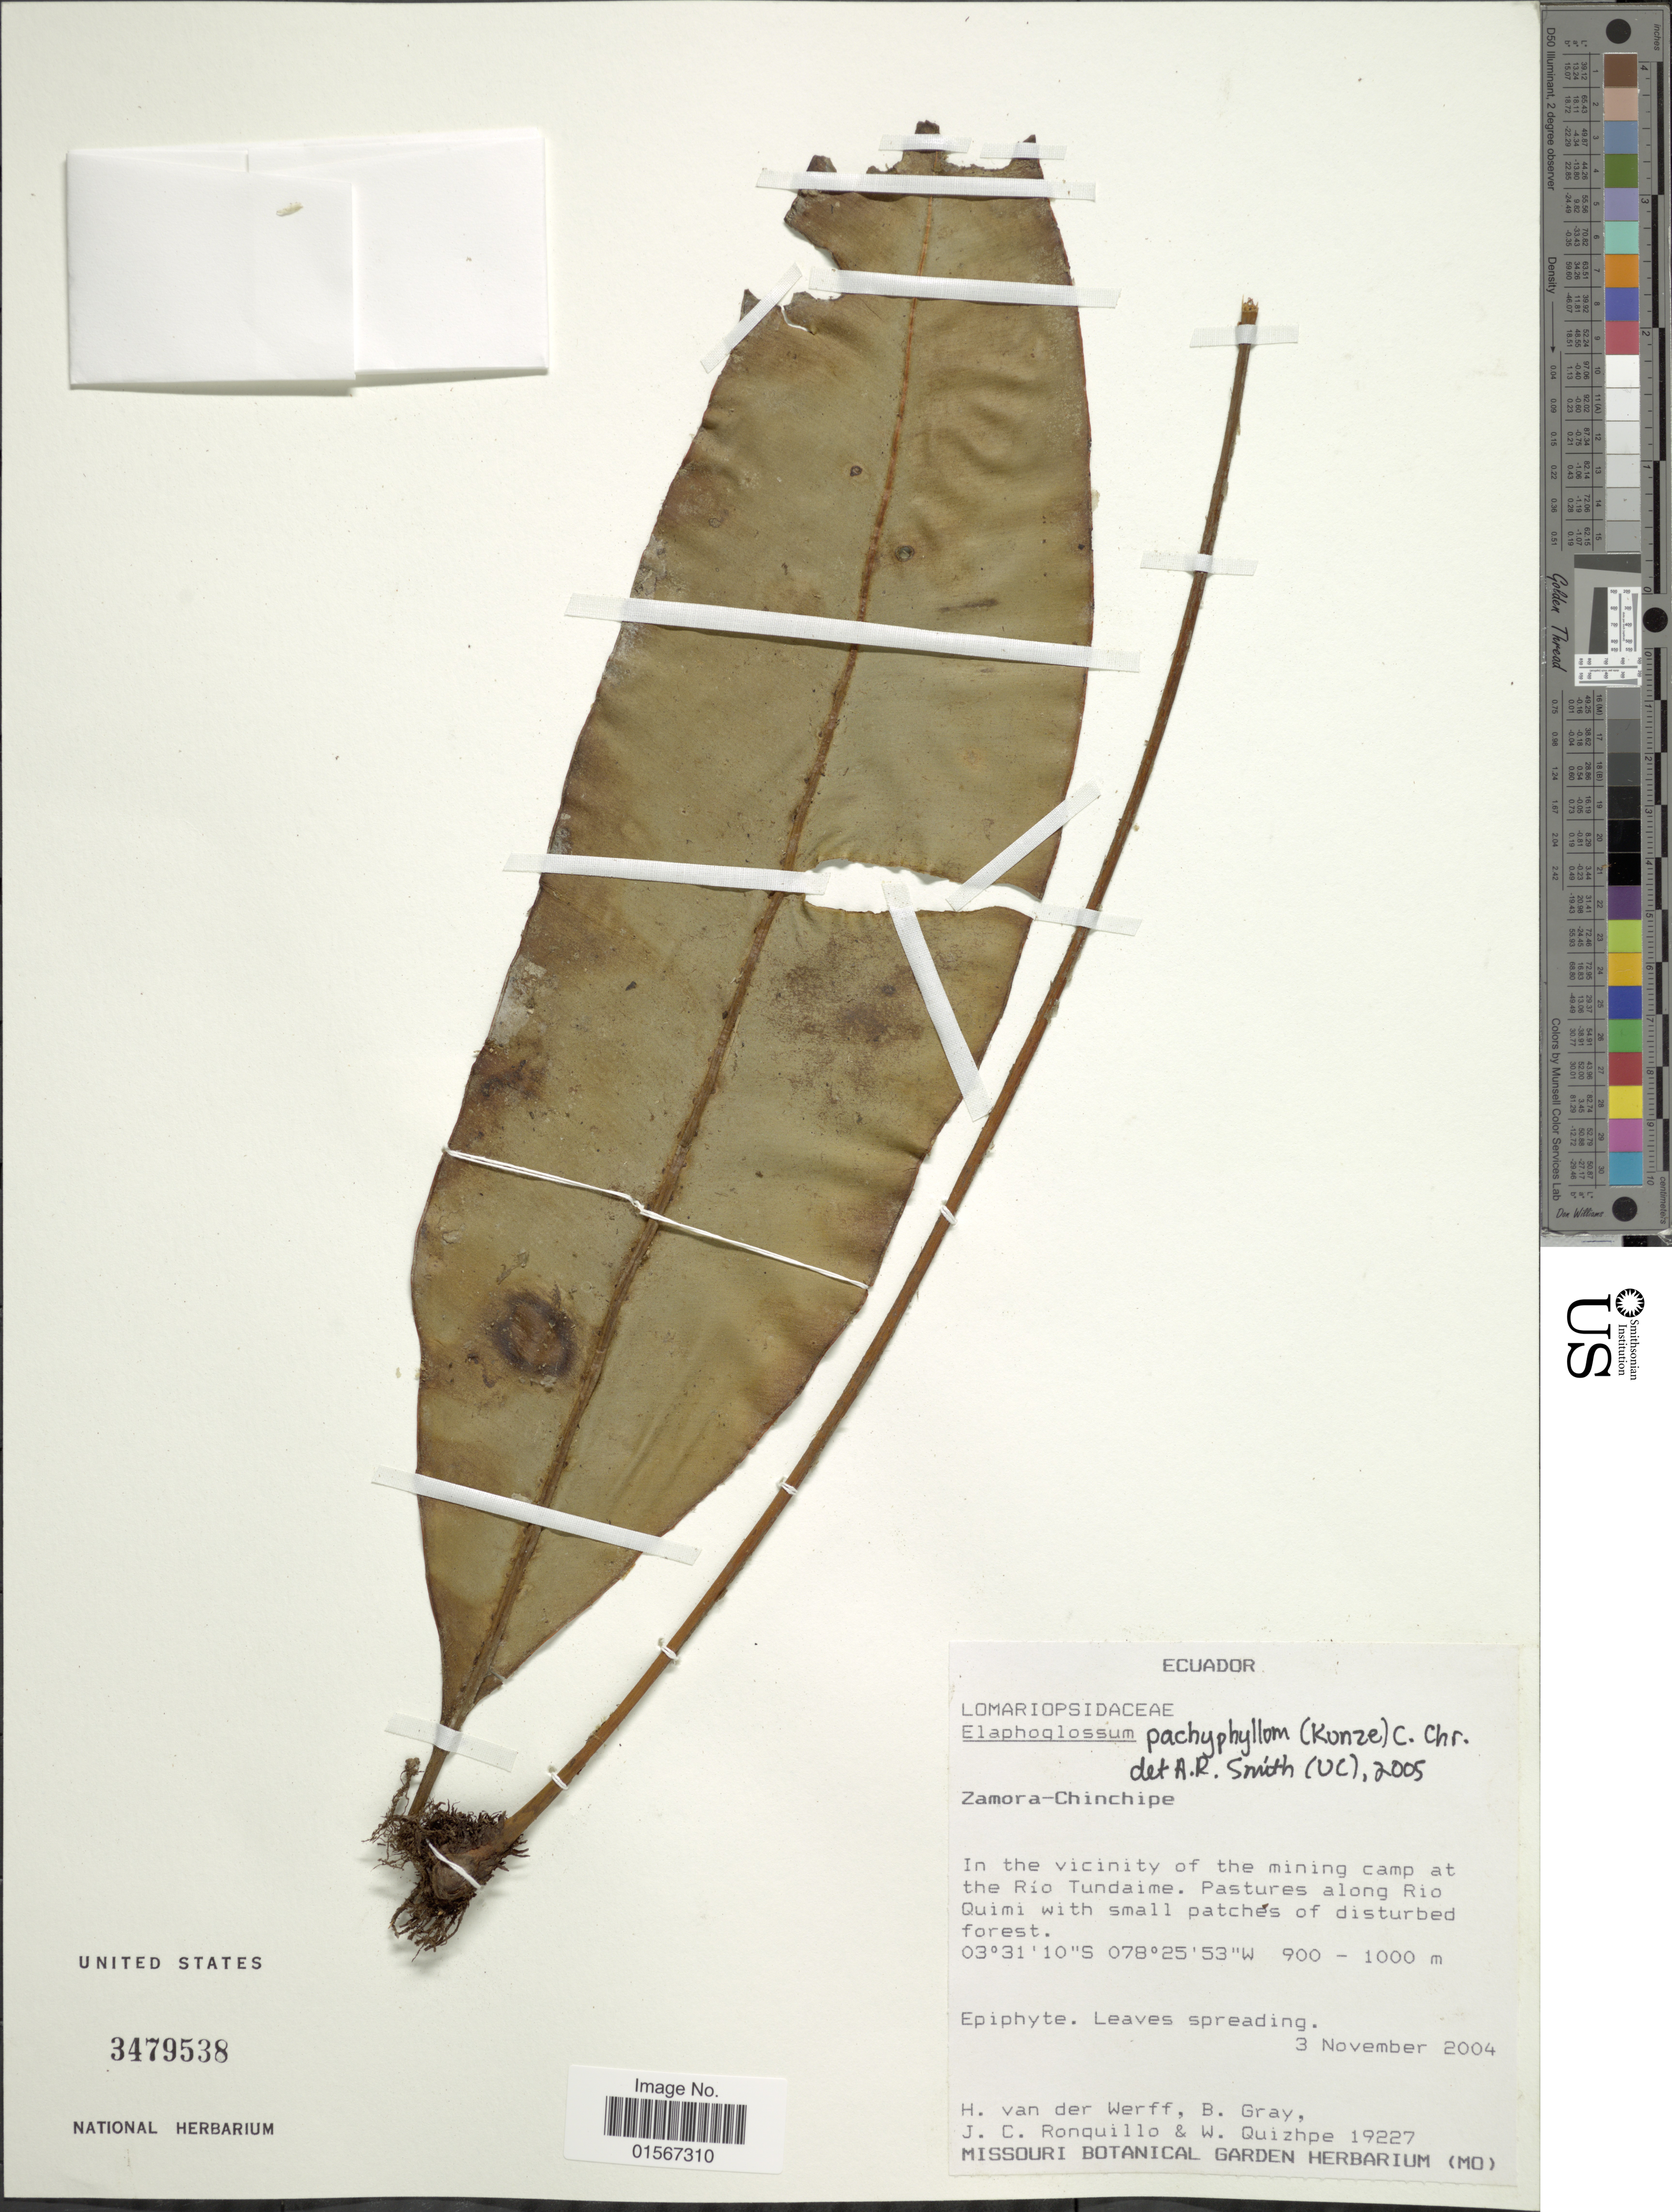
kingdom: Plantae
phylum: Tracheophyta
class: Polypodiopsida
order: Polypodiales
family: Dryopteridaceae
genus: Elaphoglossum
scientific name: Elaphoglossum pachyphyllum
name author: (Kunze) C. Chr.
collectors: H. van der Werff, B. Gray, J. Ronquillo & W. Quizhpe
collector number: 19227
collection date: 2004-11-03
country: Ecuador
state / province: Zamora-Chinchipe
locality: Ecuador, Zamora-Chinchipe, in the vicinity of the mining camp at the Rio Tundaime, Pastures along the Rio Quimi with small patchés of disturbed forest.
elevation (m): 900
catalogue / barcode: US 3479538